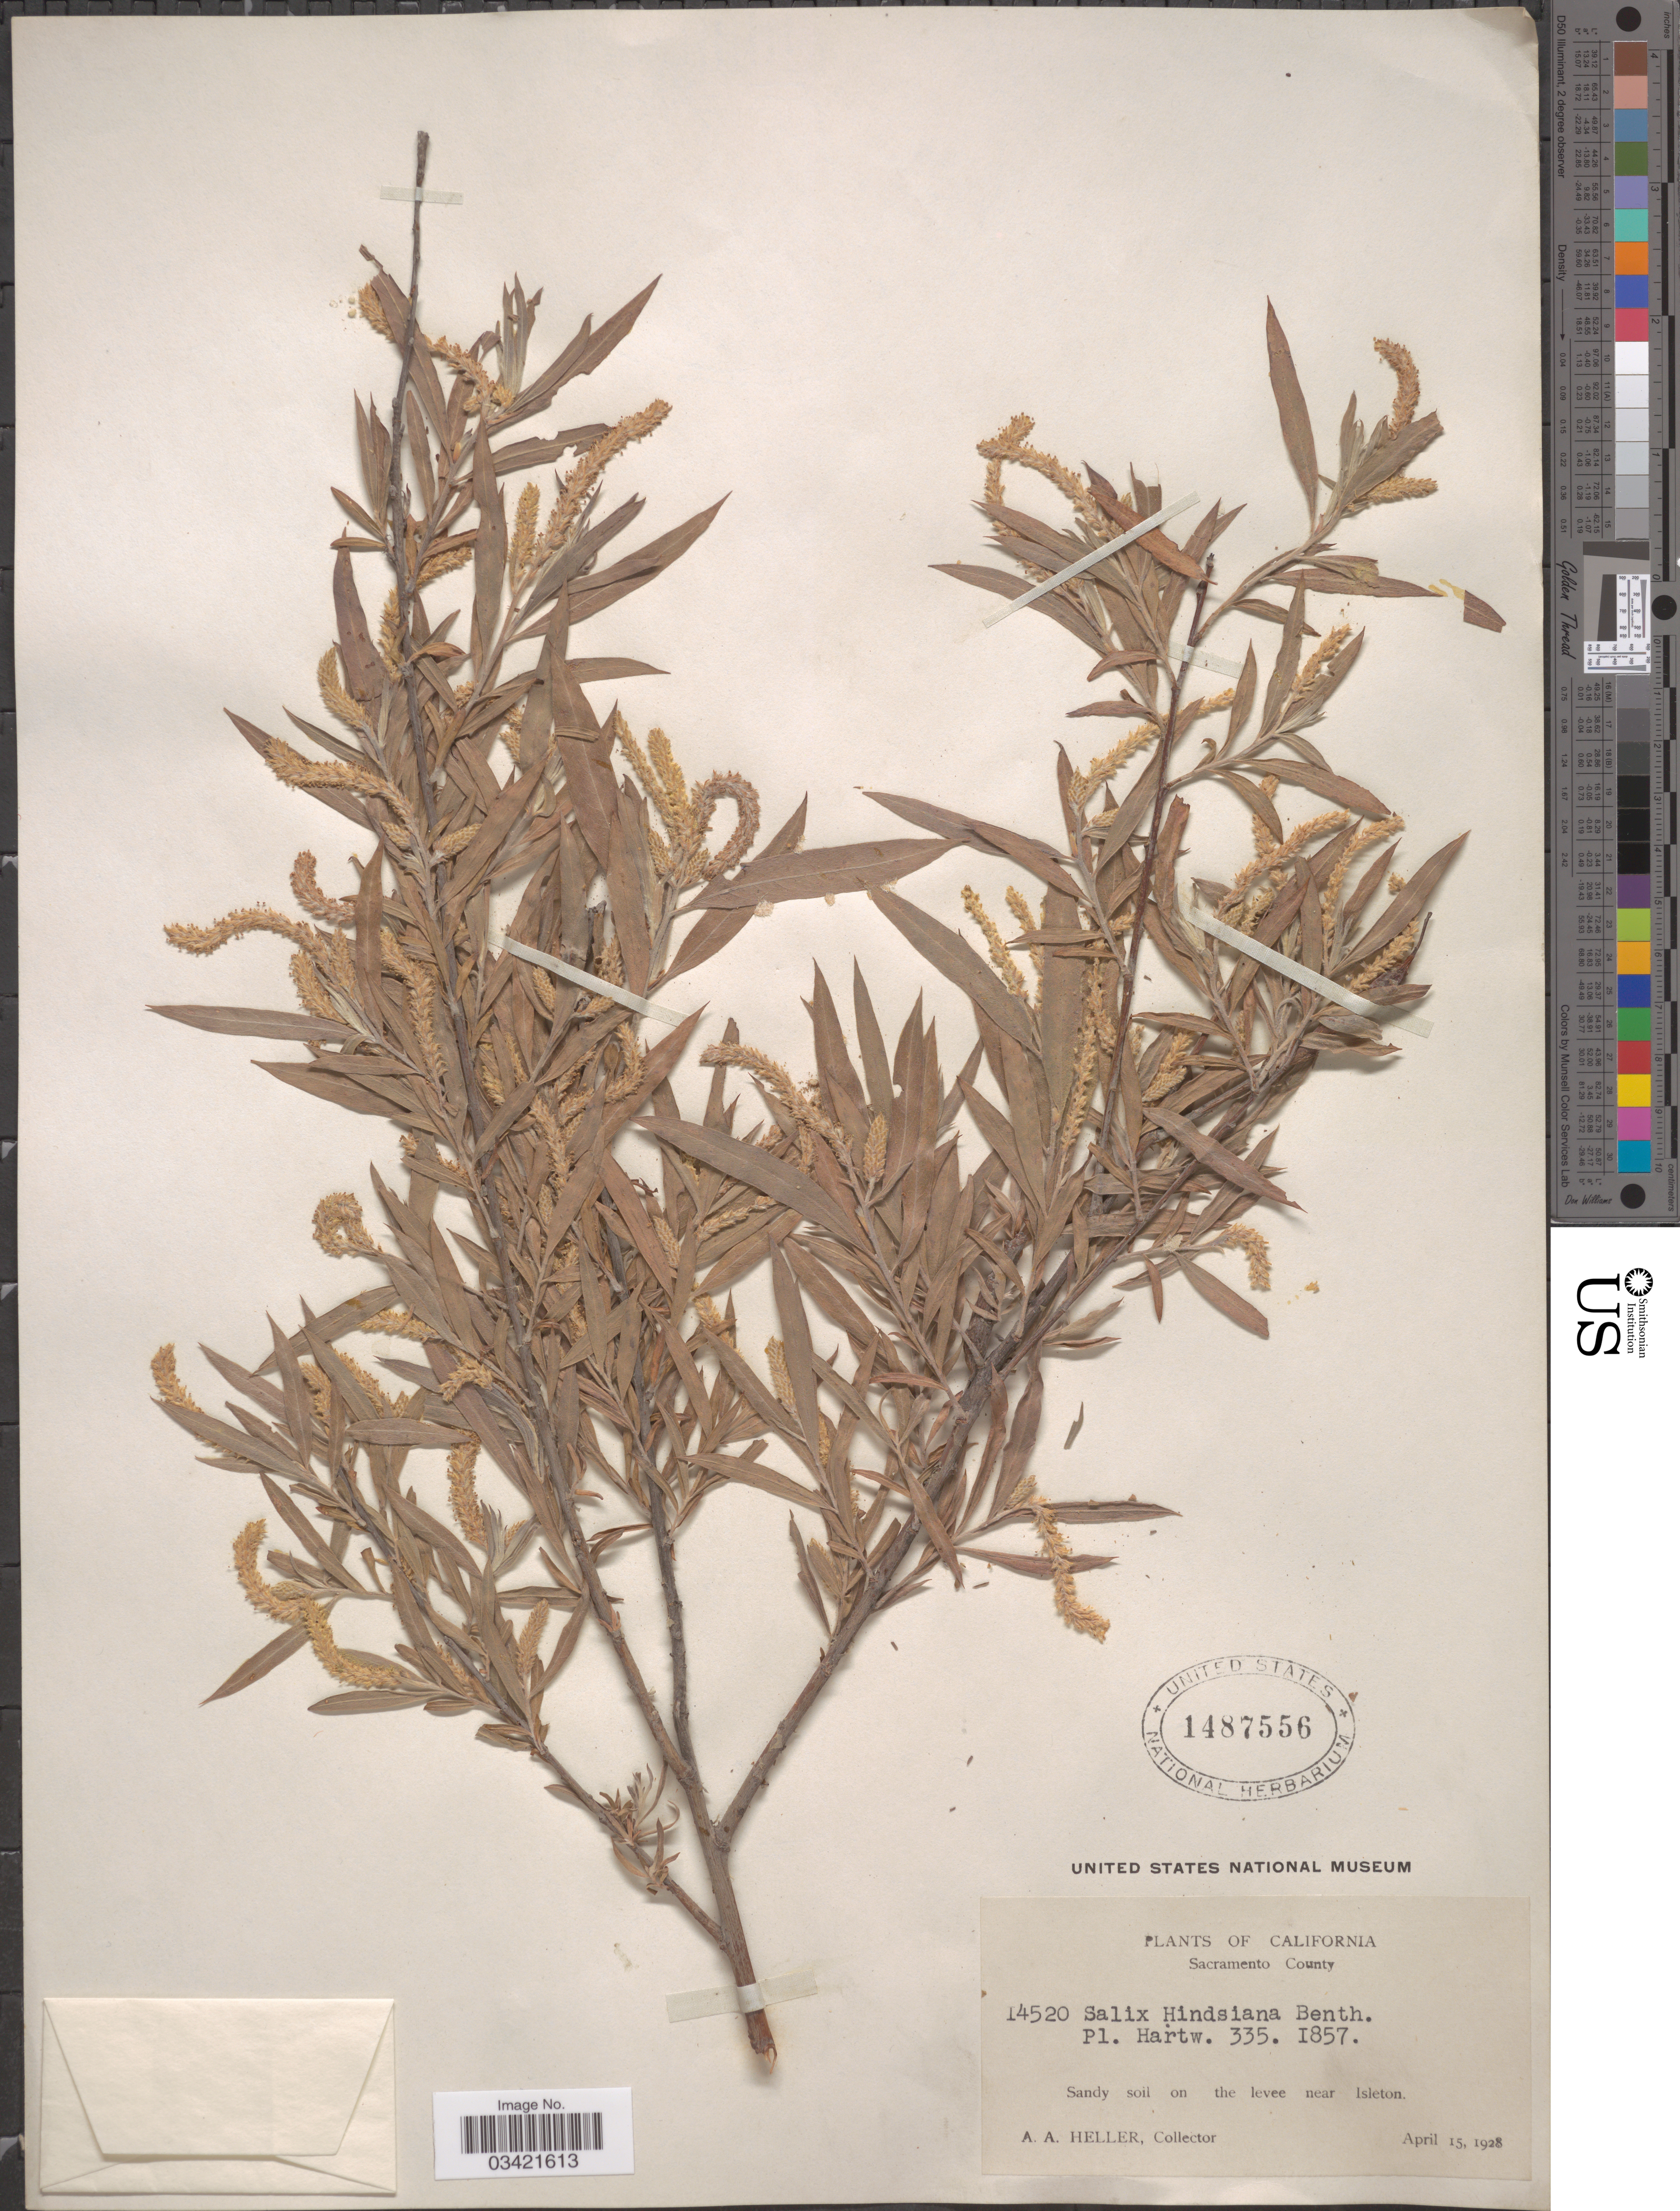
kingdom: Plantae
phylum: Tracheophyta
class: Magnoliopsida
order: Malpighiales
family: Salicaceae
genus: Salix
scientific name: Salix hindsiana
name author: Benth.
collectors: A. A. Heller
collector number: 14520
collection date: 1928-04-15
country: United States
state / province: California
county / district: Sacramento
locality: Sacramento County. Sandy soil on the levee near Isleton.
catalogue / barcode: US 1487556